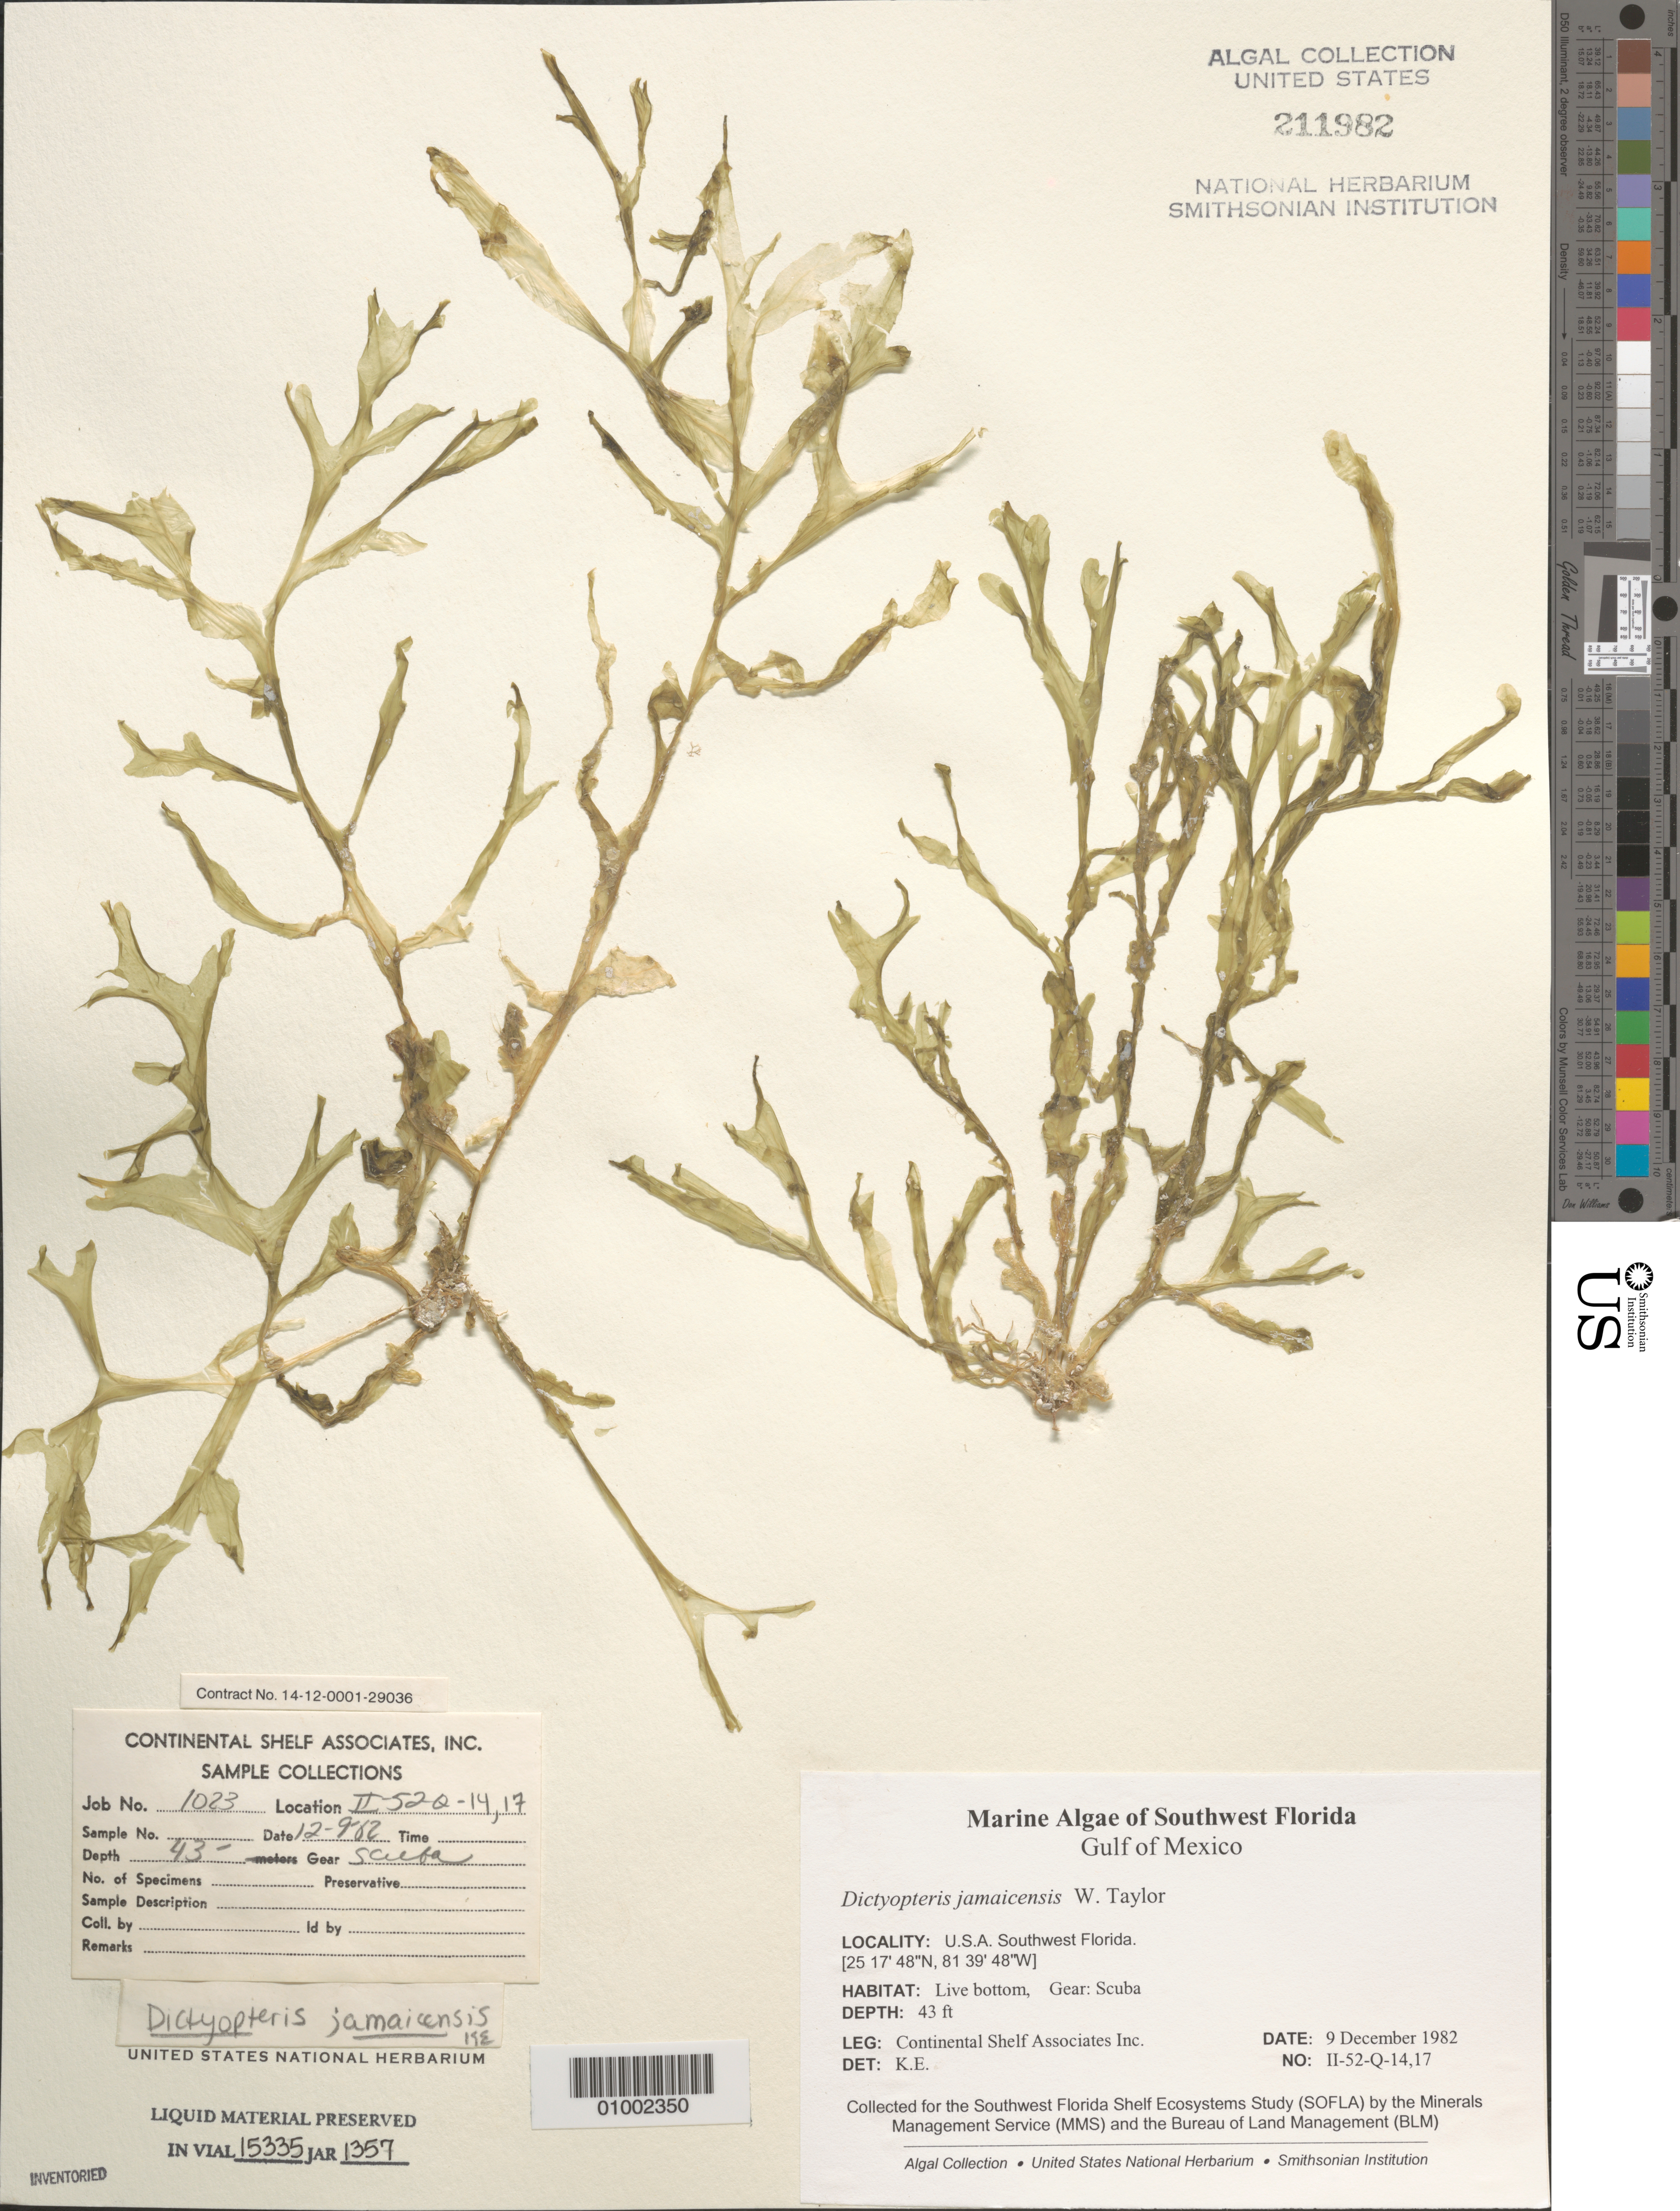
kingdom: Chromista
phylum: Ochrophyta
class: Phaeophyceae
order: Dictyotales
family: Dictyotaceae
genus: Dictyopteris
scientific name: Dictyopteris jamaicensis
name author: W.R. Taylor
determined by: E., K.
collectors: Continental Shelf Associates Inc.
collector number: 1023-II-52-Q-14,17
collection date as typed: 09 Dec 1982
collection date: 1982-12-09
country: United States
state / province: Florida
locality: Gulf of Mexico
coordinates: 25 17'48"N, 81 39'48"W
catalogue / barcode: US 211982